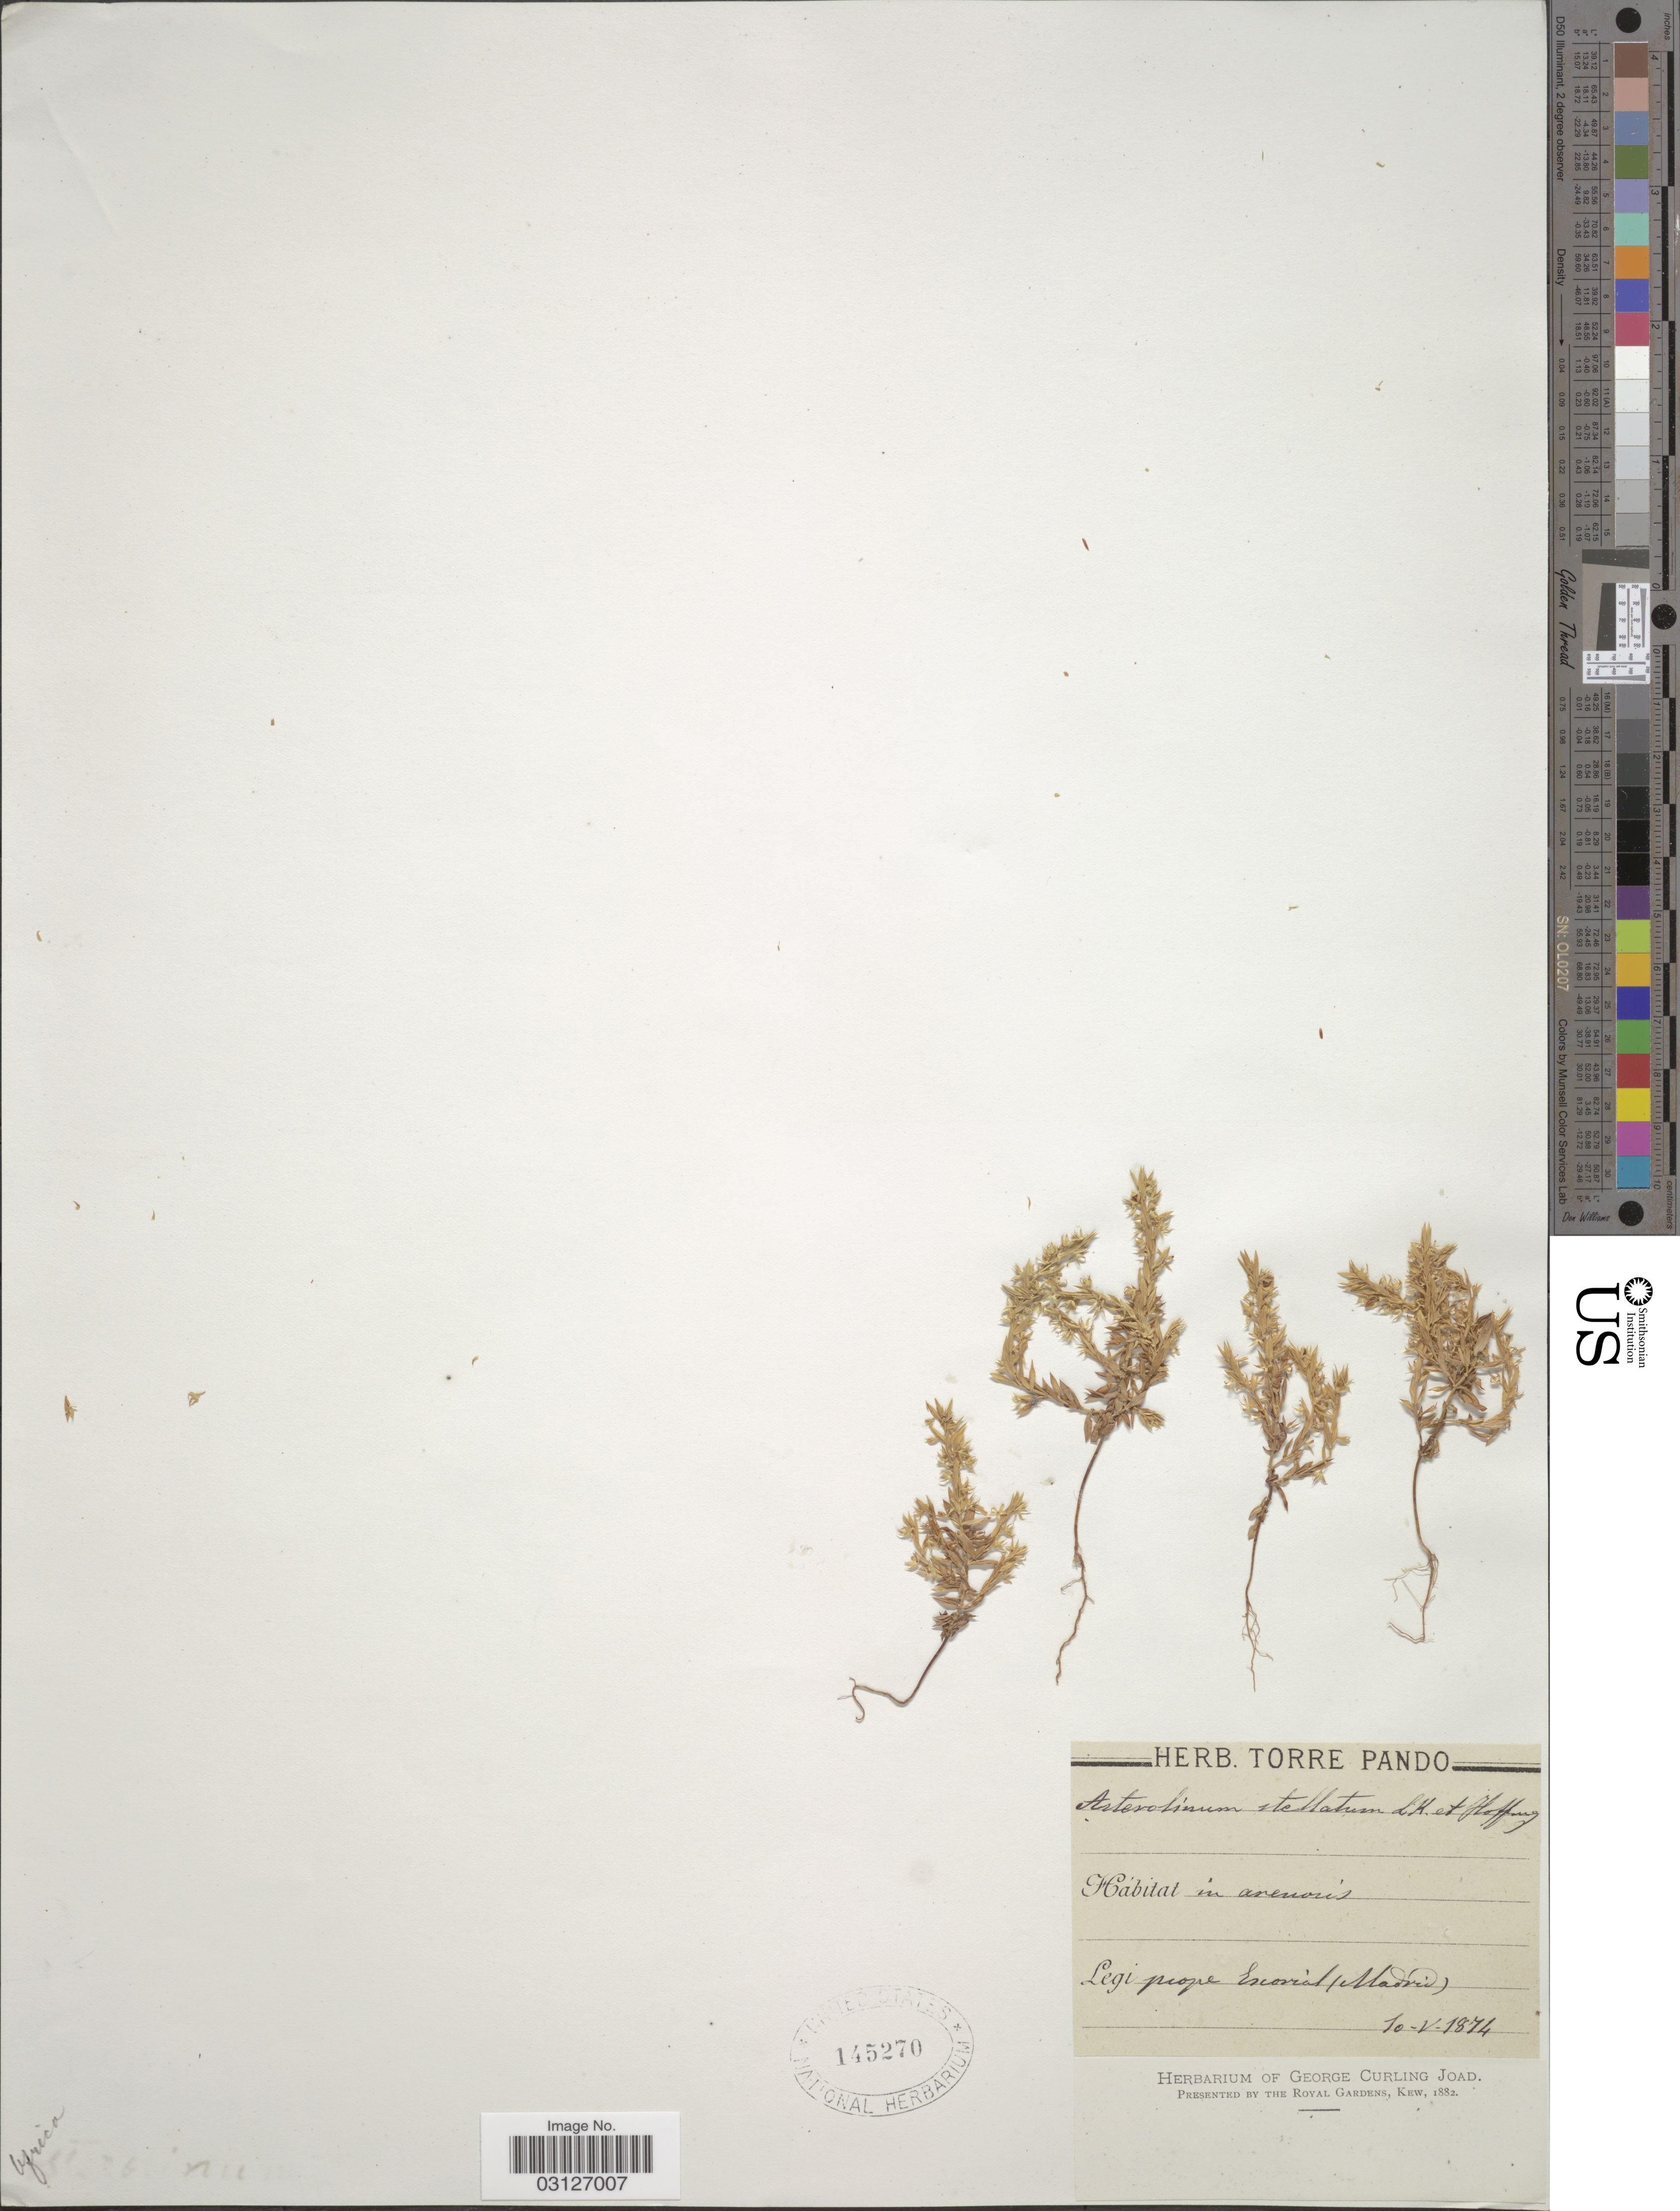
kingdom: Plantae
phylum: Tracheophyta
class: Magnoliopsida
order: Ericales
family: Primulaceae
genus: Asterolinon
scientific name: Asterolinon stellatum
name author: Hoffmanns. & Link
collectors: ex herb. Torre Pando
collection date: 1874-05-10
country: Spain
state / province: Madrid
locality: Prope Escoviàl (Madird).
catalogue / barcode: US 145270